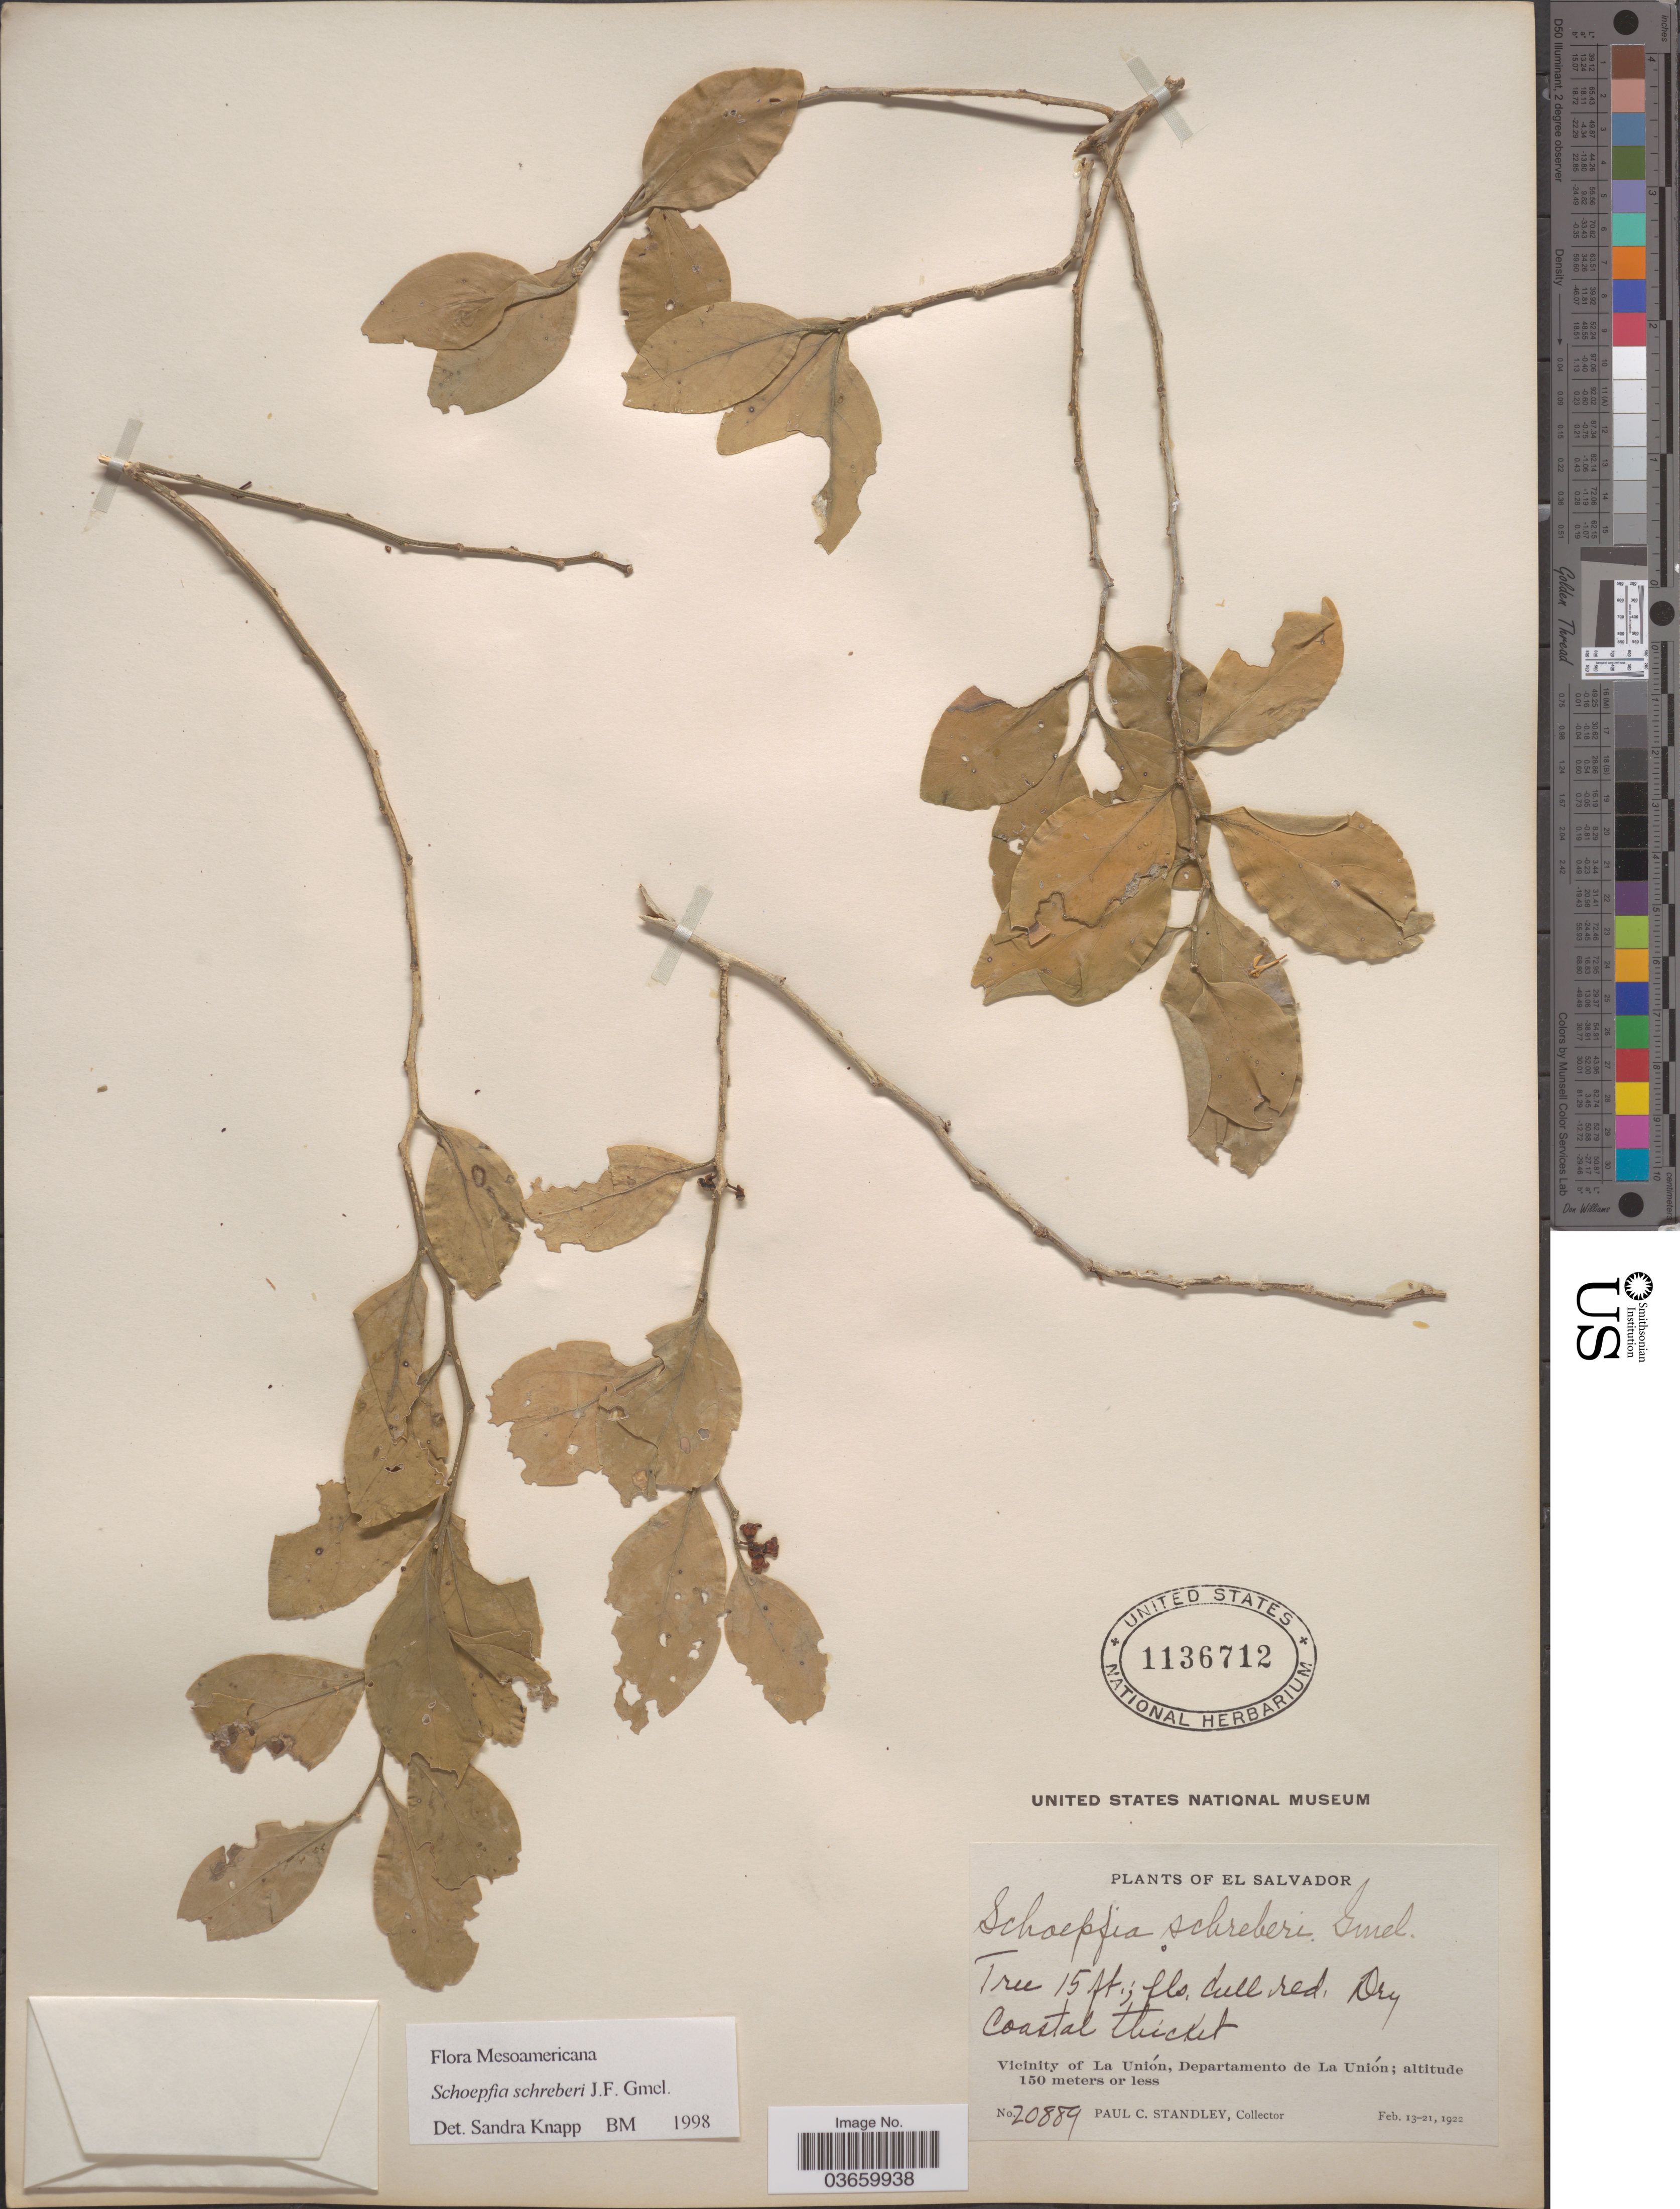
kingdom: Plantae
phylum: Tracheophyta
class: Magnoliopsida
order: Santalales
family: Schoepfiaceae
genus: Schoepfia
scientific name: Schoepfia schreberi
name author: J.F. Gmel.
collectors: P. C. Standley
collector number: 20889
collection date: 1922-02-13/1922-02-21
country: El Salvador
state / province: La Union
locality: Dry Coastal thicket. Vicinity of La Unión, Departamento de La Unión.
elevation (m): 150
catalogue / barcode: US 1136712